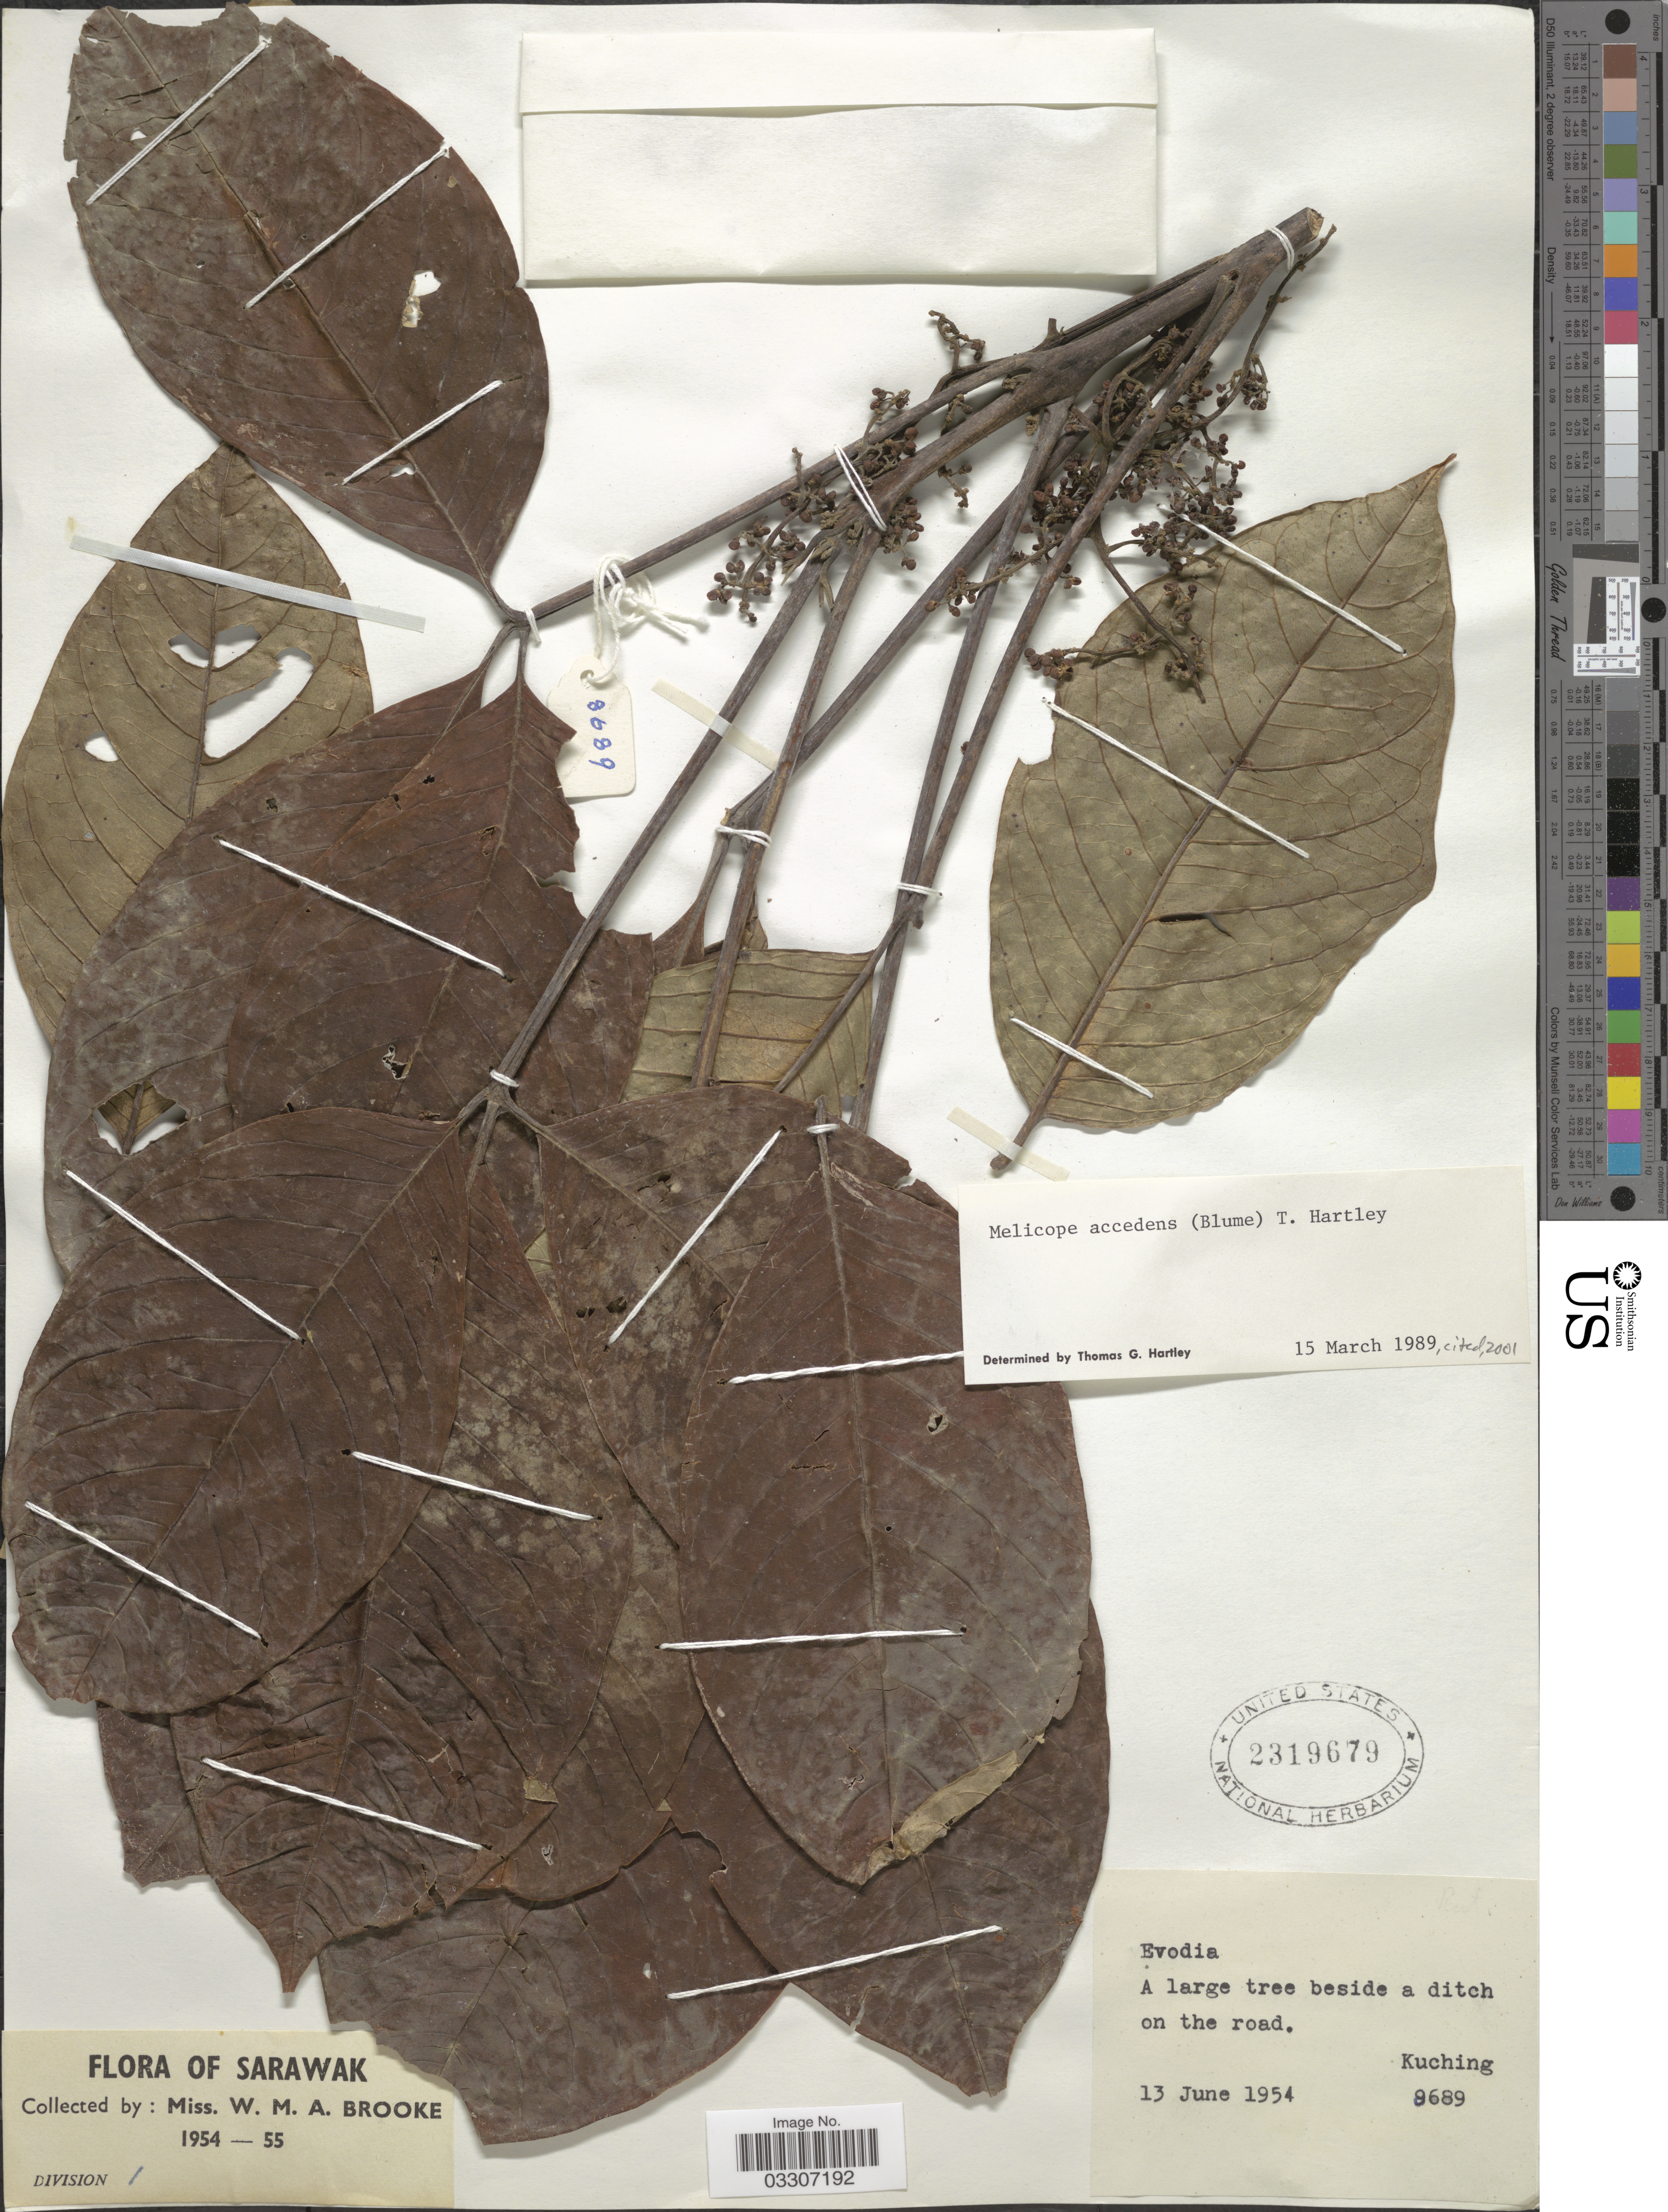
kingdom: Plantae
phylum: Tracheophyta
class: Magnoliopsida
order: Sapindales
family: Rutaceae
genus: Melicope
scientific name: Melicope accedens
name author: (Blume) T.G. Hartley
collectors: W. Brooke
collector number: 9689*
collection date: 1954-06-13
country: Malaysia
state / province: Sarawak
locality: Beside a ditch on the road. Kuching.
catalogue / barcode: US 2319679